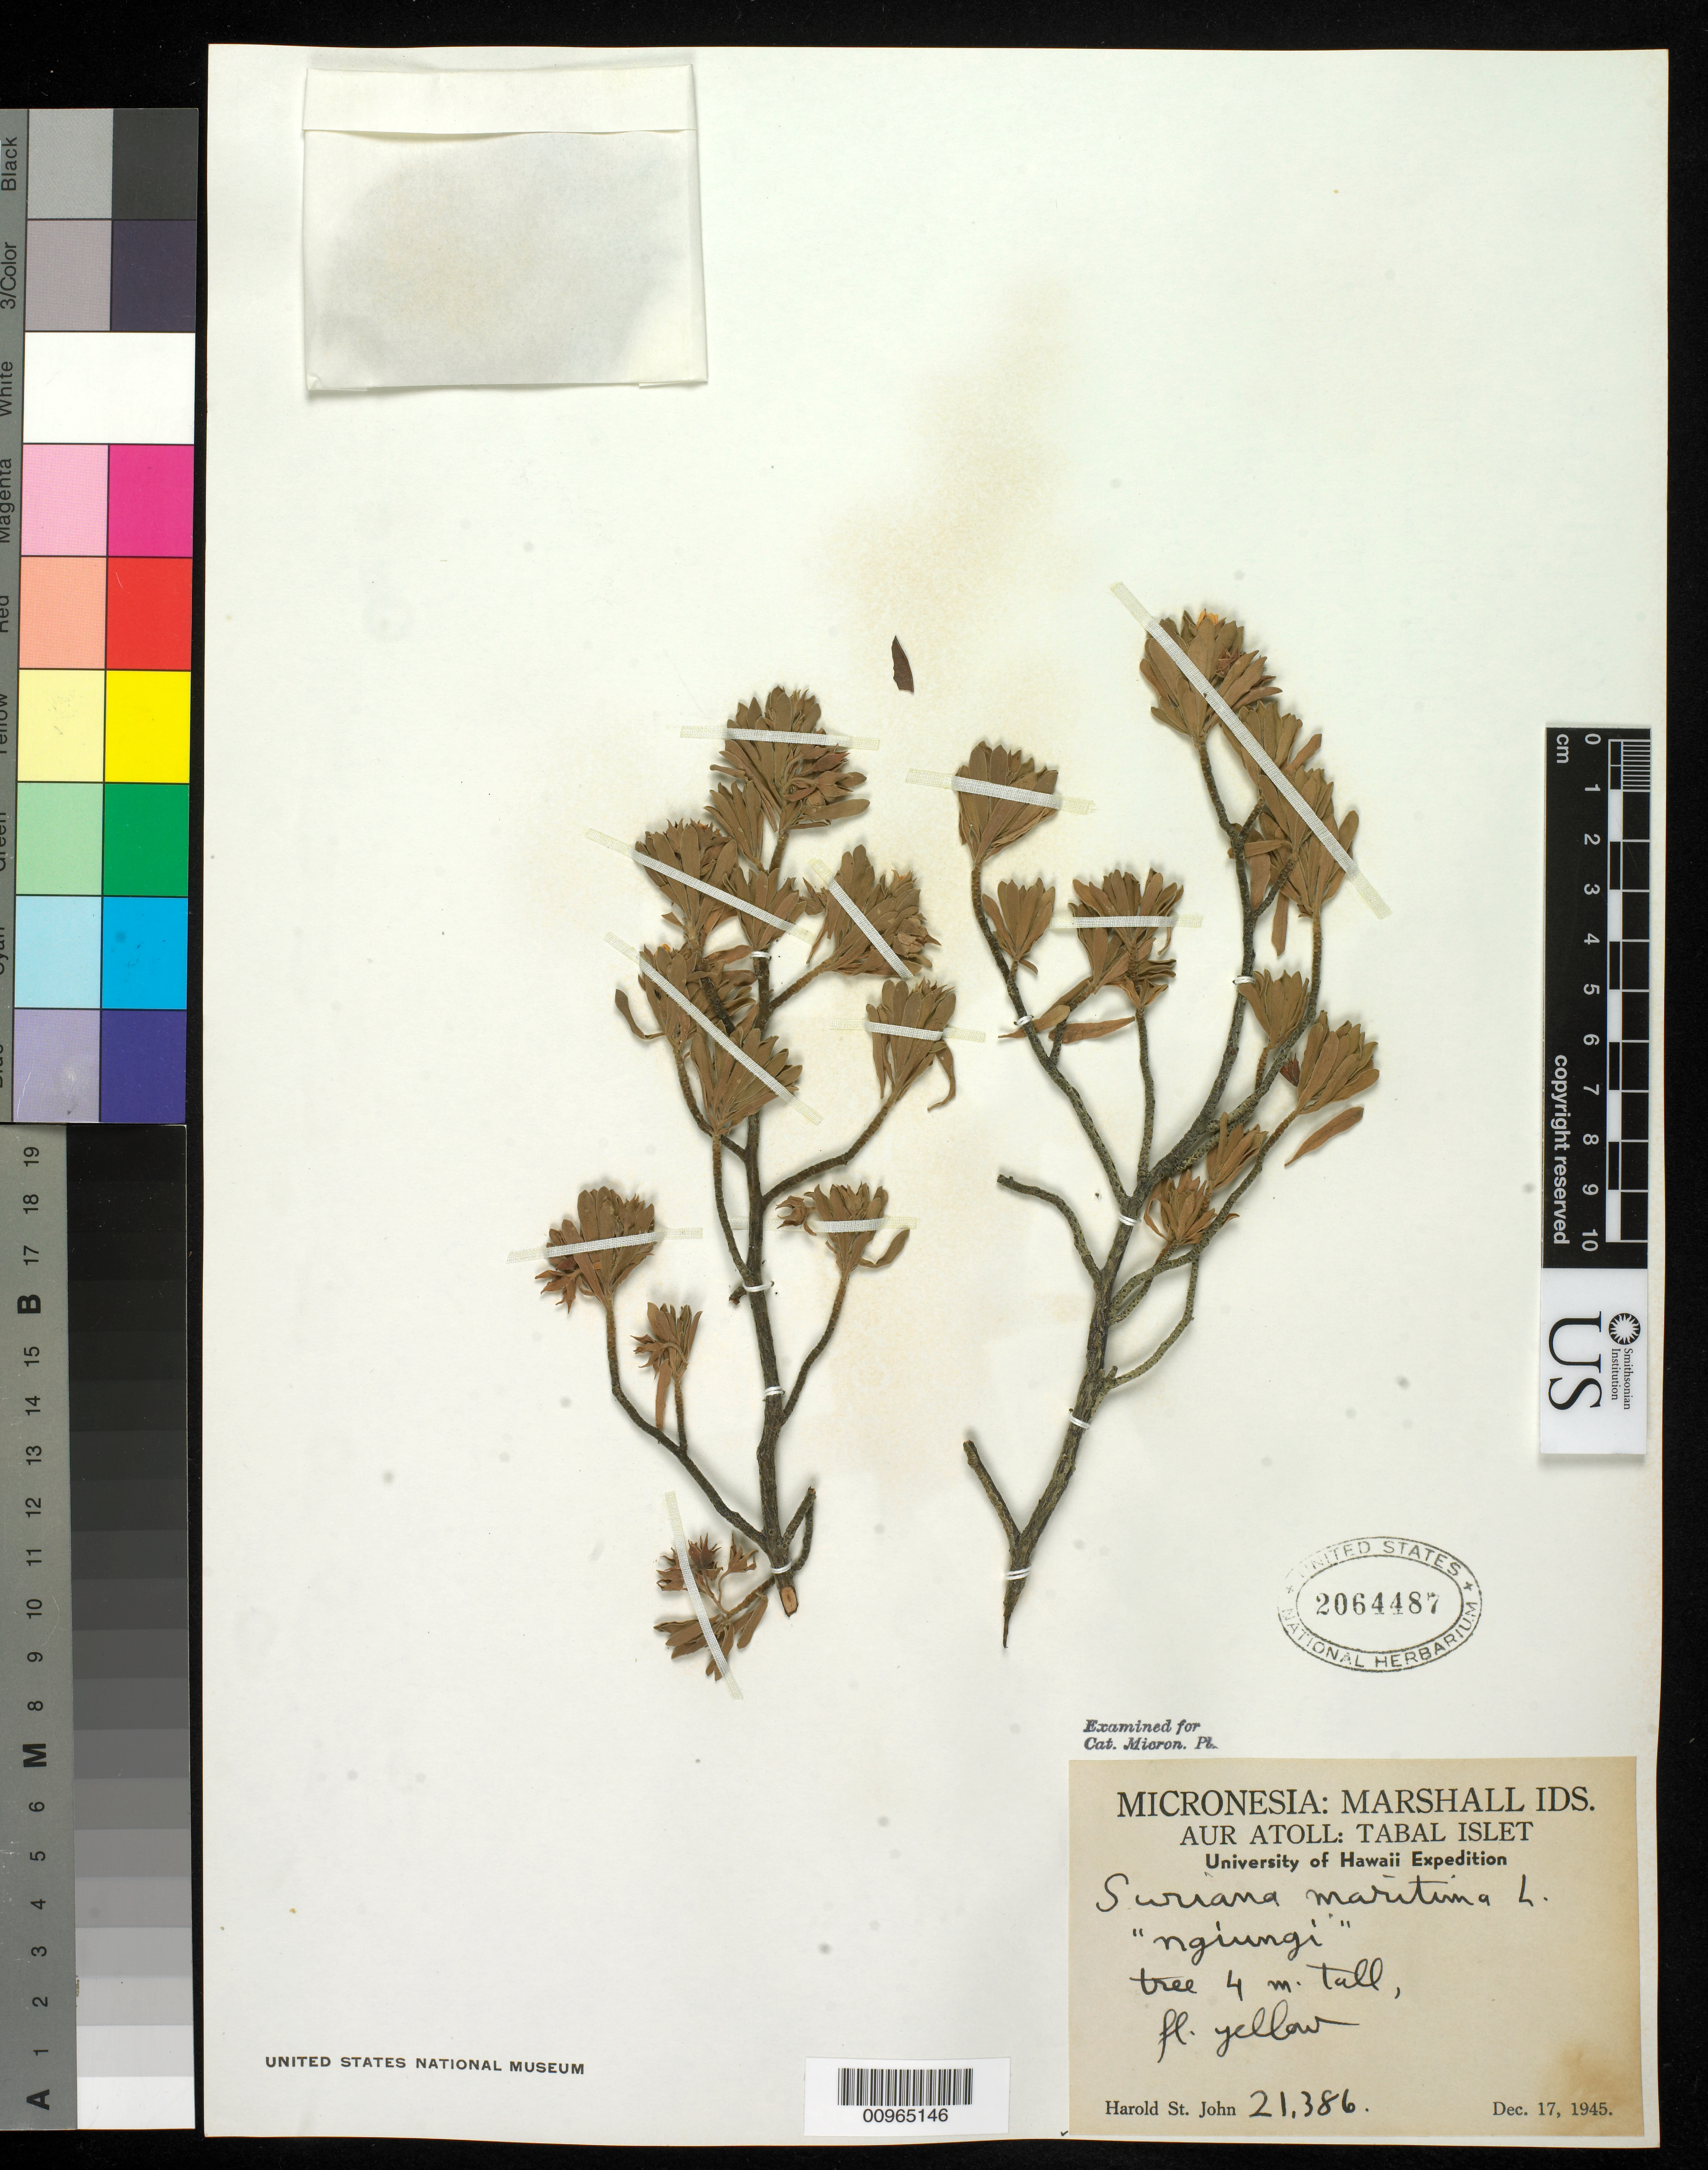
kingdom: Plantae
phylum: Tracheophyta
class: Magnoliopsida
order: Fabales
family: Surianaceae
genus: Suriana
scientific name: Suriana maritima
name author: L.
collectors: H. St. John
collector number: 21386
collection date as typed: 17 Dec 1945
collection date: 1945-12-17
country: Marshall Islands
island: Aur Atoll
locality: Tabal Islet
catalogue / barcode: US 2064487